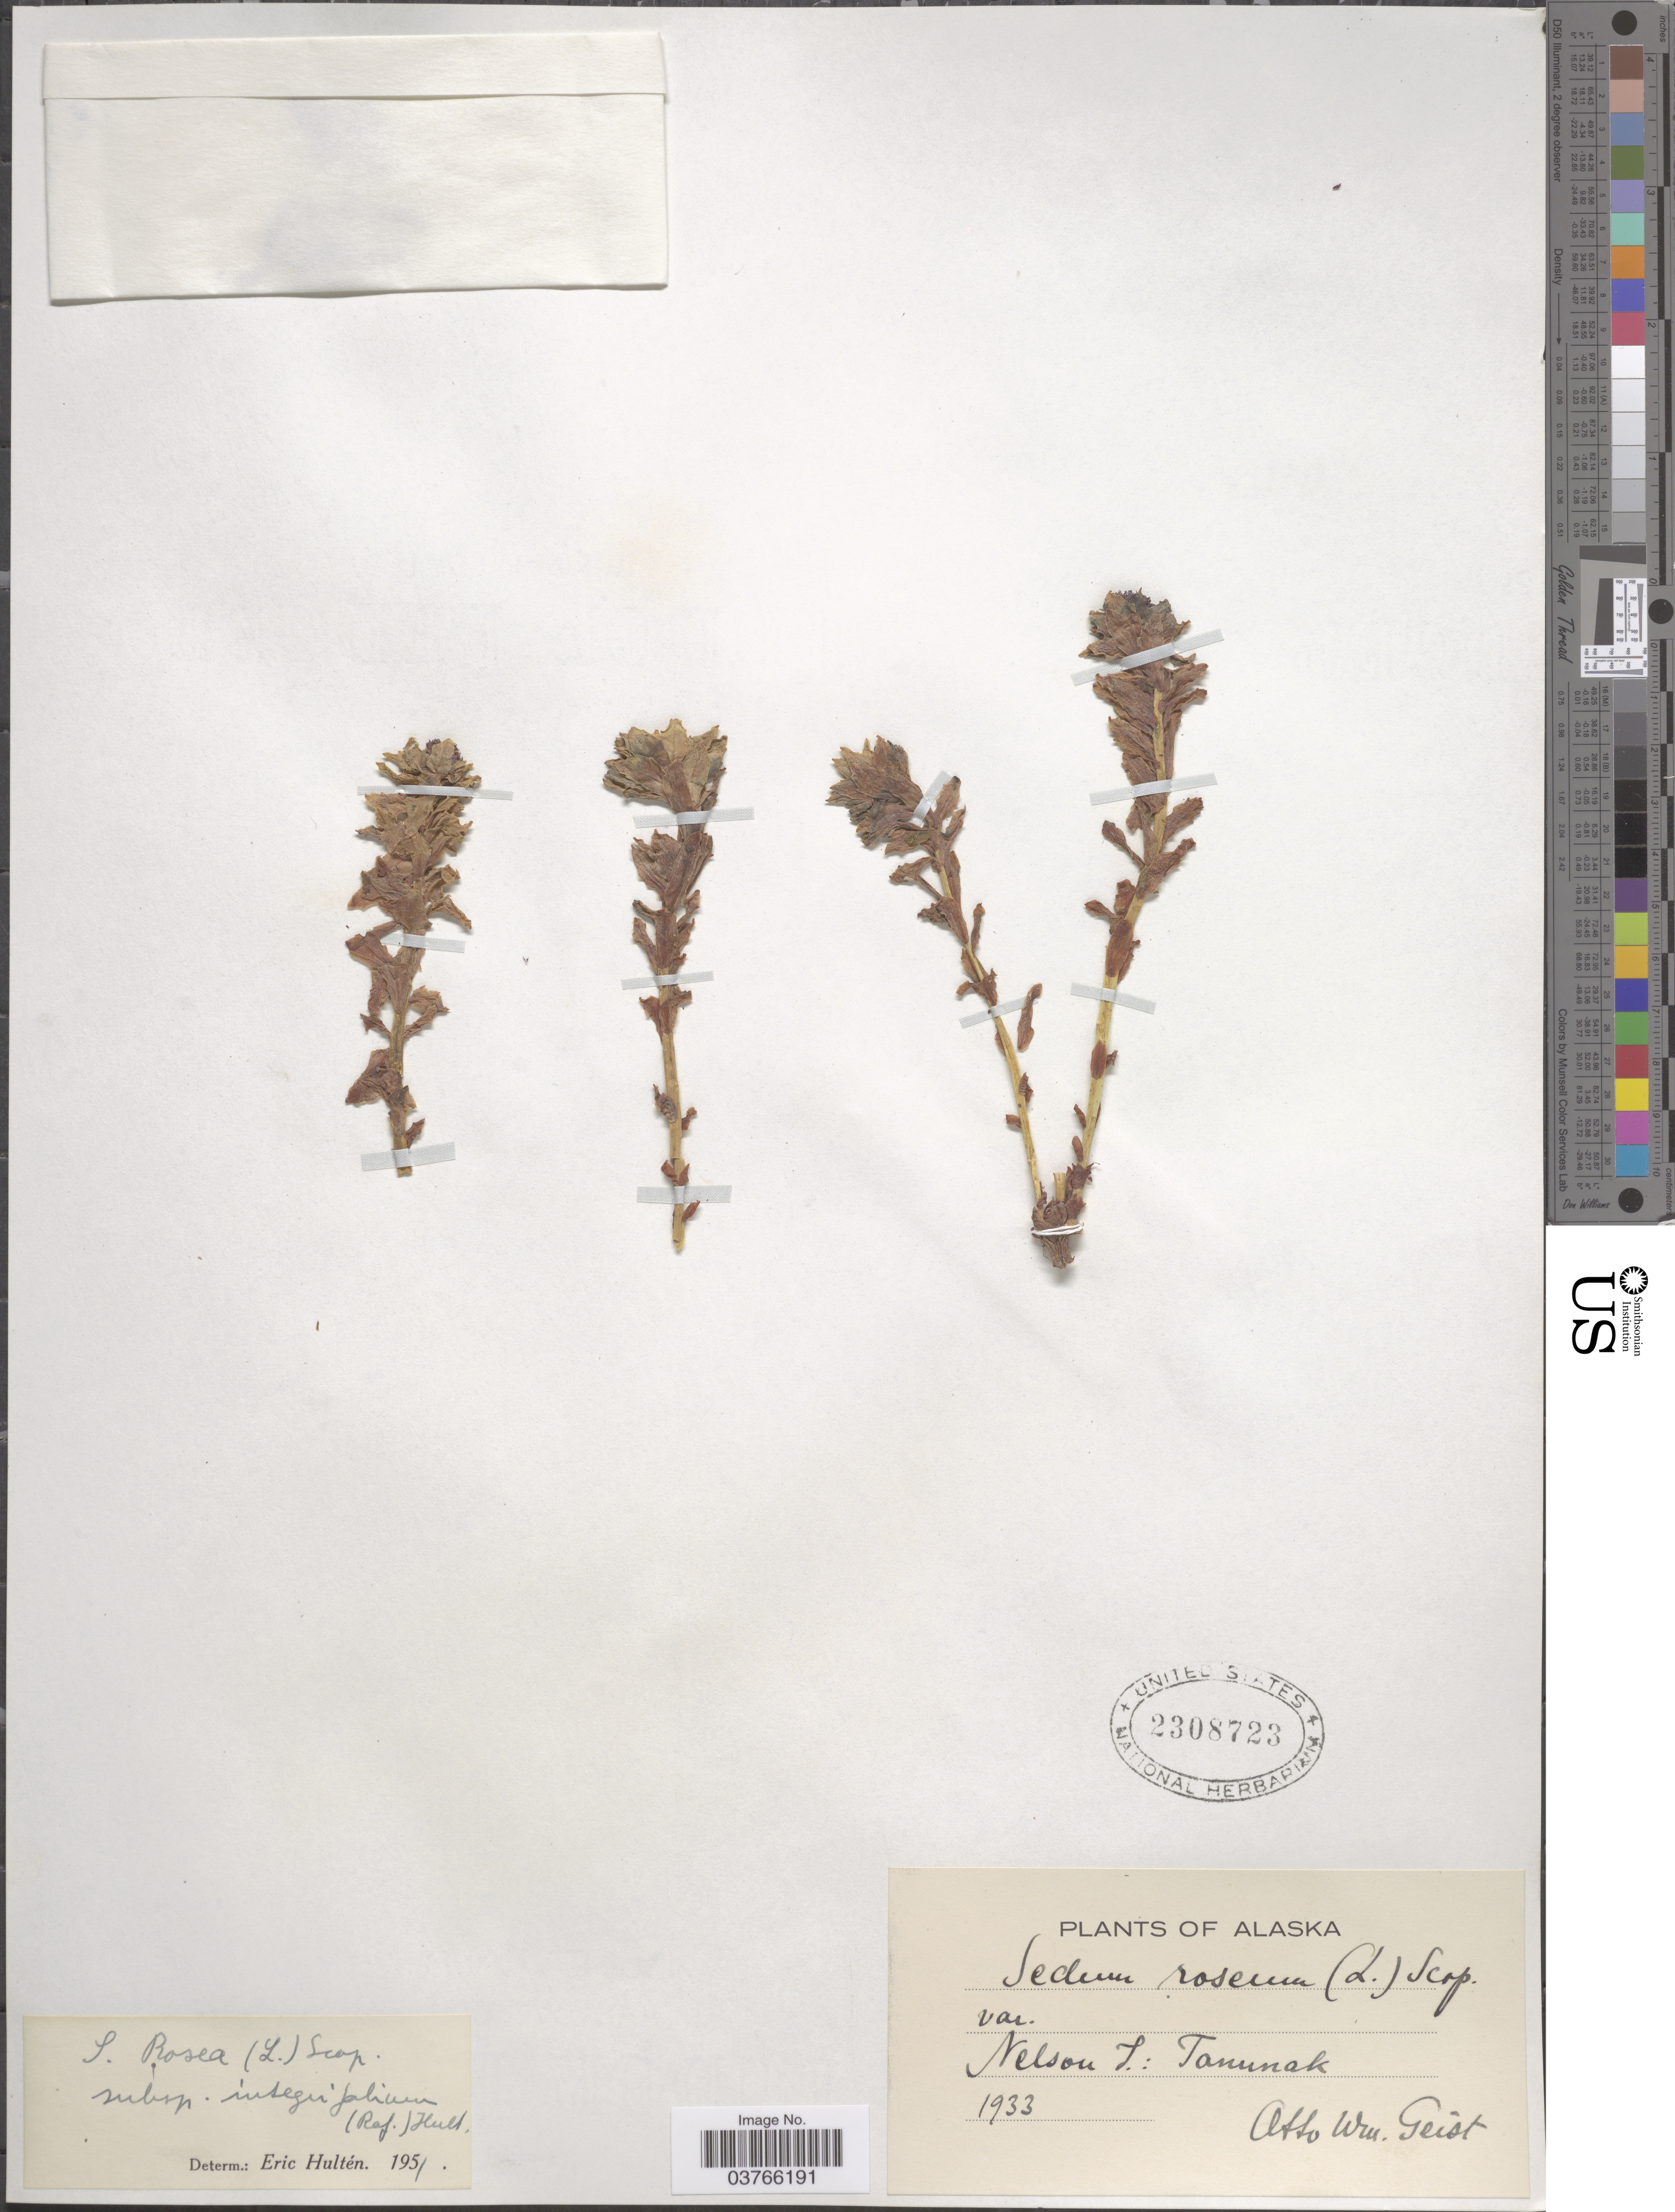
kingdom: Plantae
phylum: Tracheophyta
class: Magnoliopsida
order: Saxifragales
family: Crassulaceae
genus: Rhodiola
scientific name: Rhodiola integrifolia subsp. integrifolia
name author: Raf.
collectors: O. Geist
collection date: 1933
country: United States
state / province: Alaska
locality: Nelson I.: Tanunak.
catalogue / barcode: US 2308723